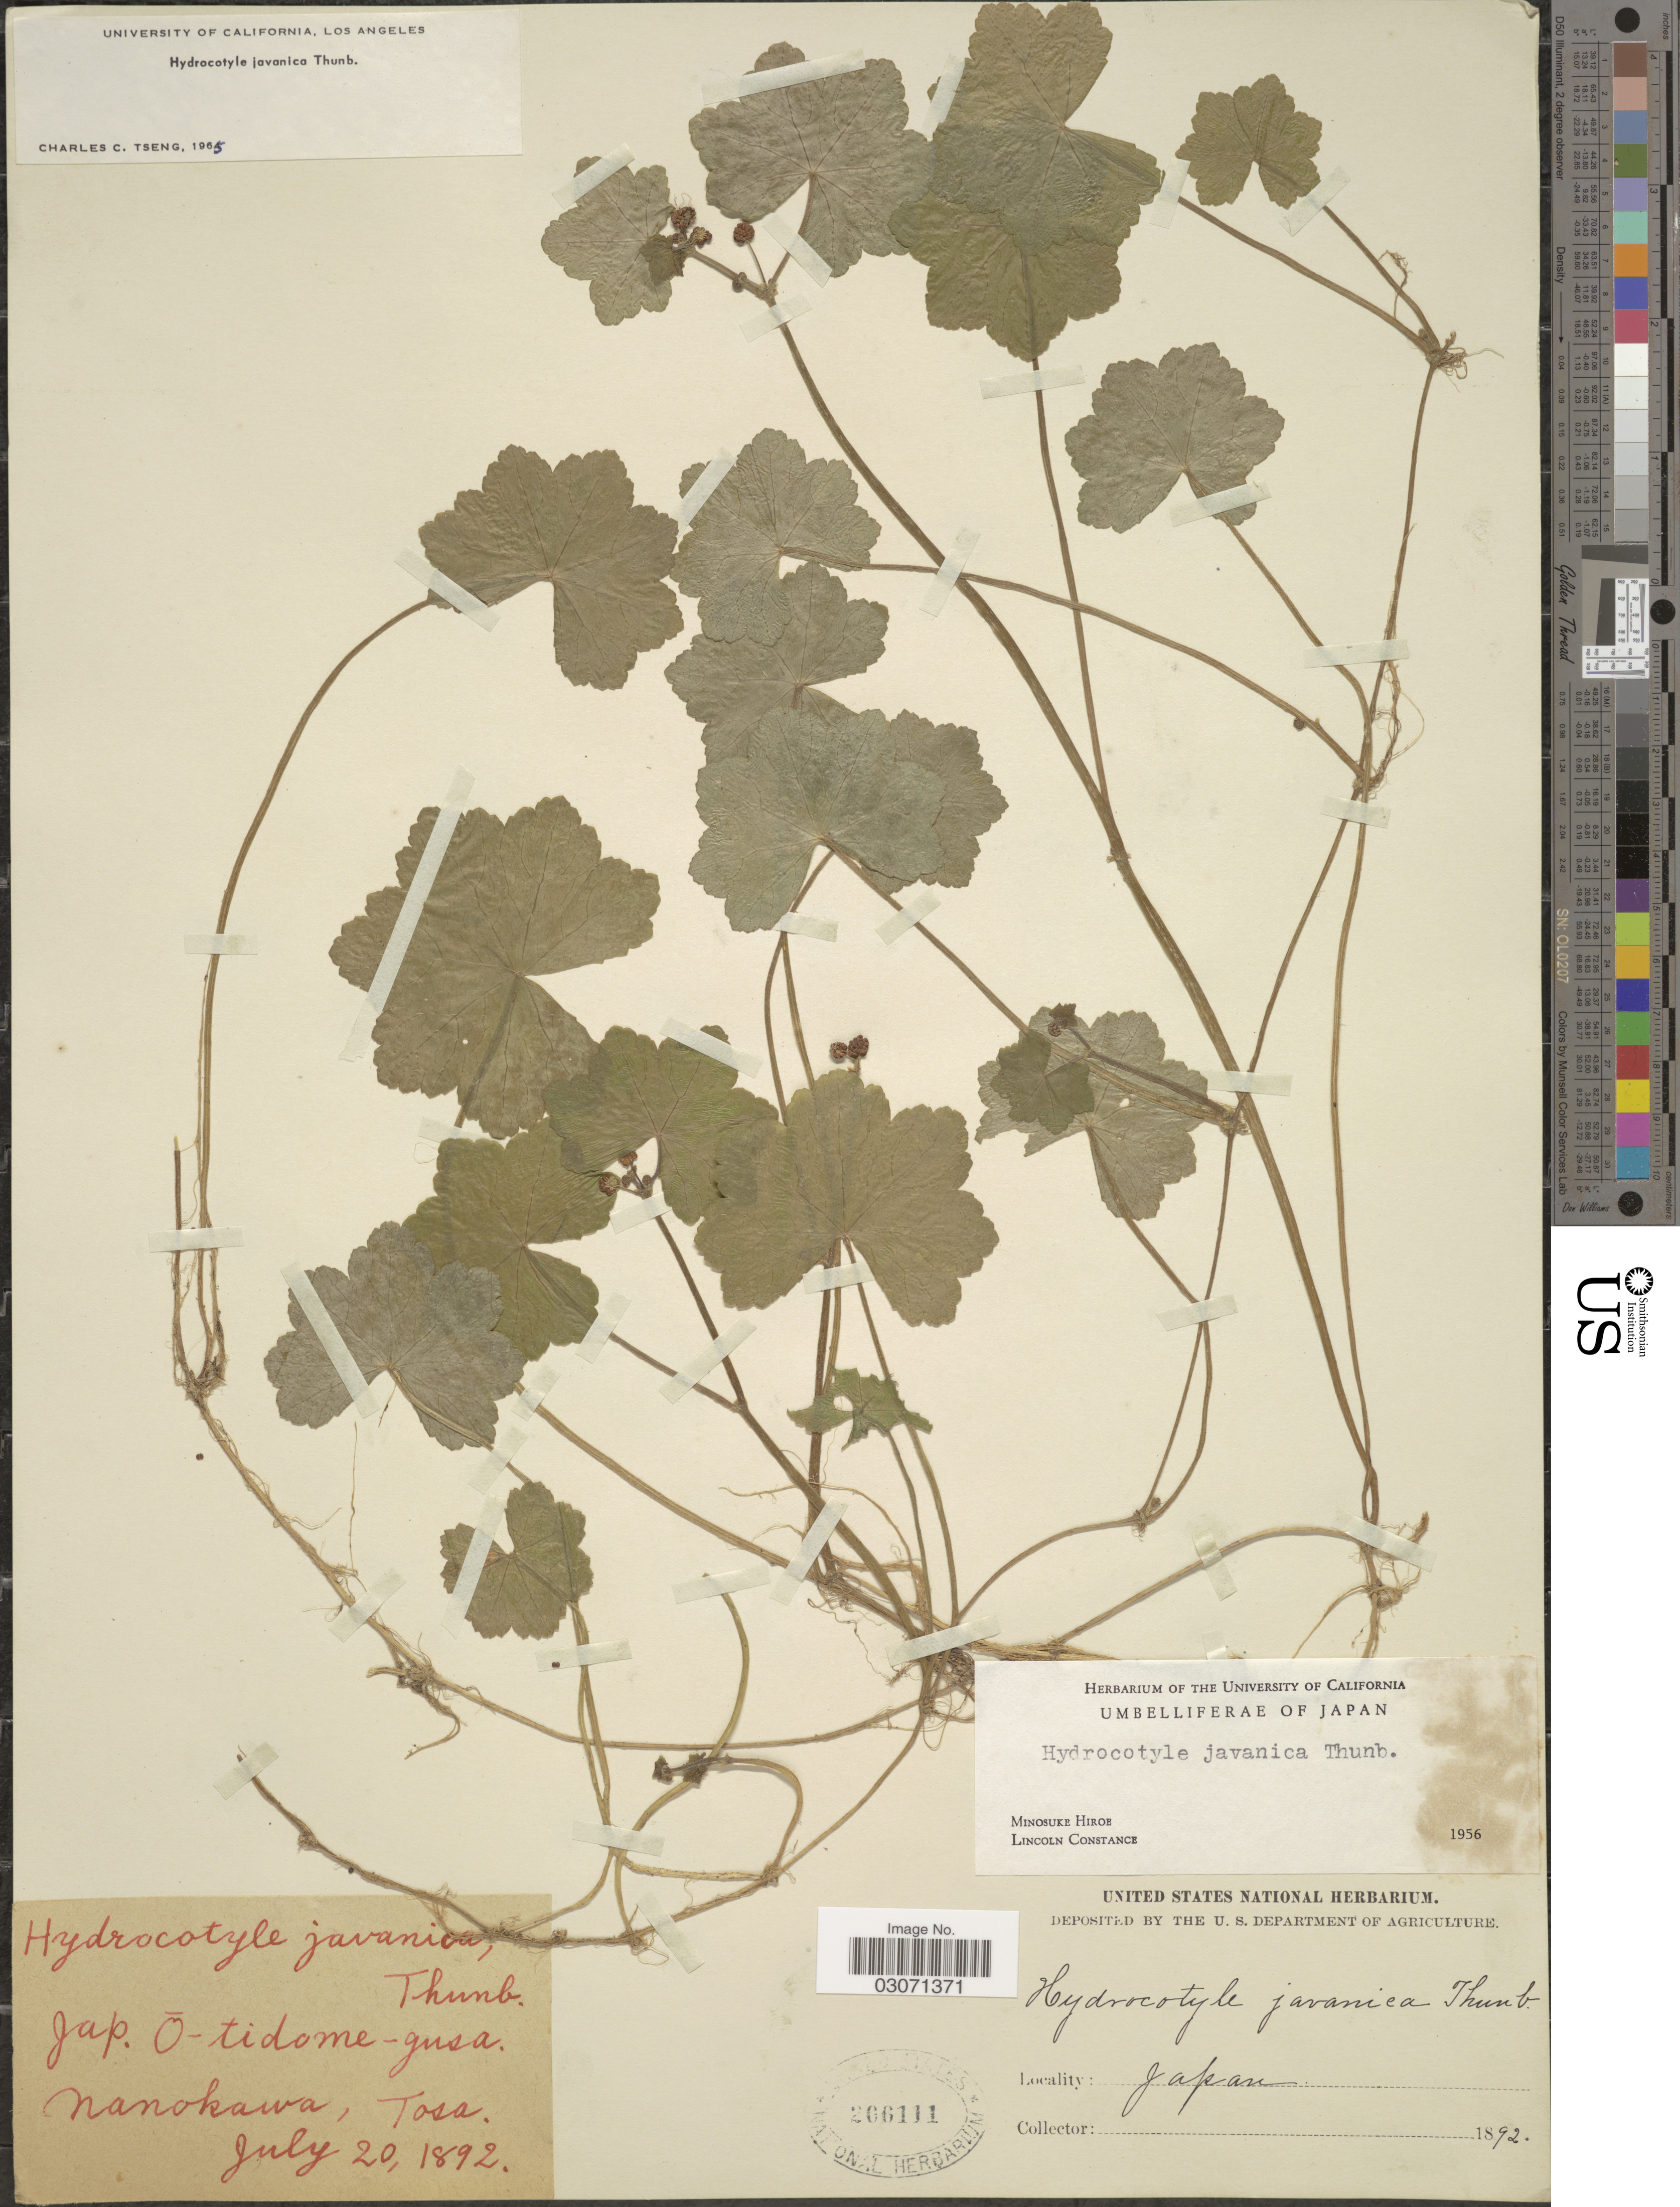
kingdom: Plantae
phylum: Tracheophyta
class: Magnoliopsida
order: Apiales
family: Araliaceae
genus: Hydrocotyle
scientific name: Hydrocotyle javanica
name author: Thunb.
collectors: ex herb. United States National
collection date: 1892-07-20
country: Japan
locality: Nanokawa, Tosa.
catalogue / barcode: US 206111